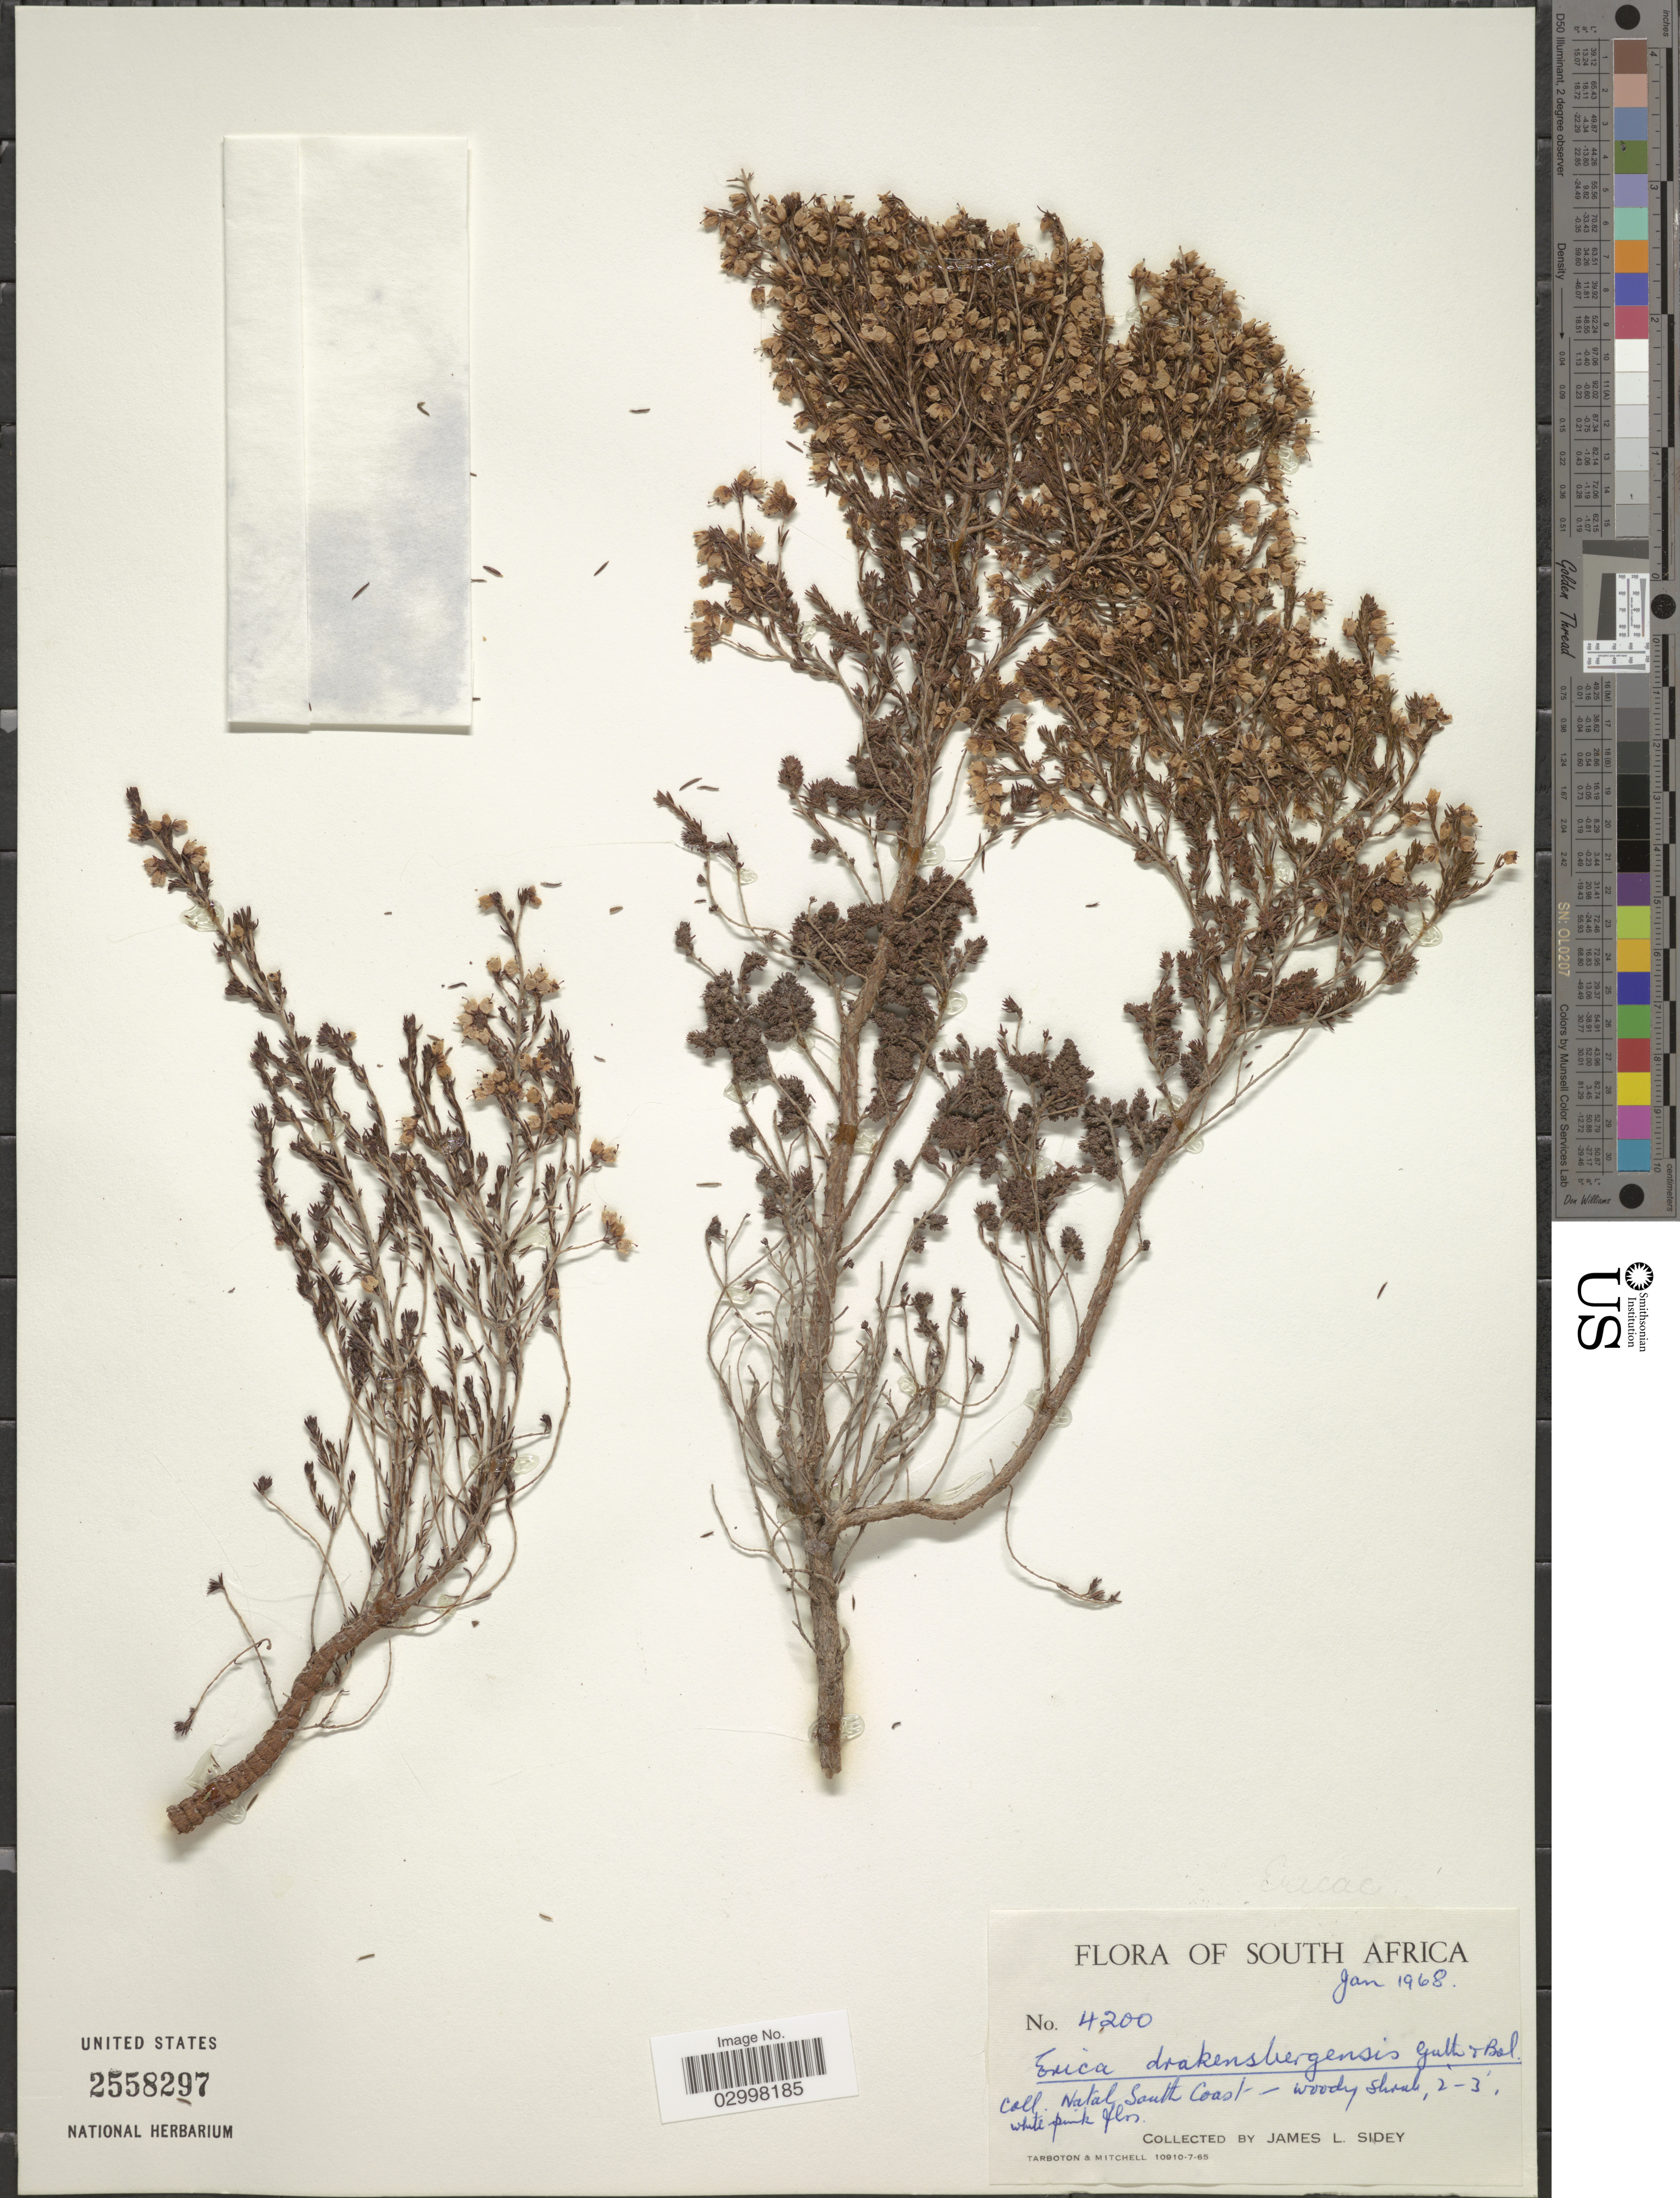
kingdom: Plantae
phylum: Tracheophyta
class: Magnoliopsida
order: Ericales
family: Ericaceae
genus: Erica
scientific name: Erica drakensbergensis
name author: Guthrie & Bolus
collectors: J. L. Sidey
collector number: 4200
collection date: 1968-01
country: South Africa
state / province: KwaZulu-Natal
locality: Natal South Coast.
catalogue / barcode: US 2558297